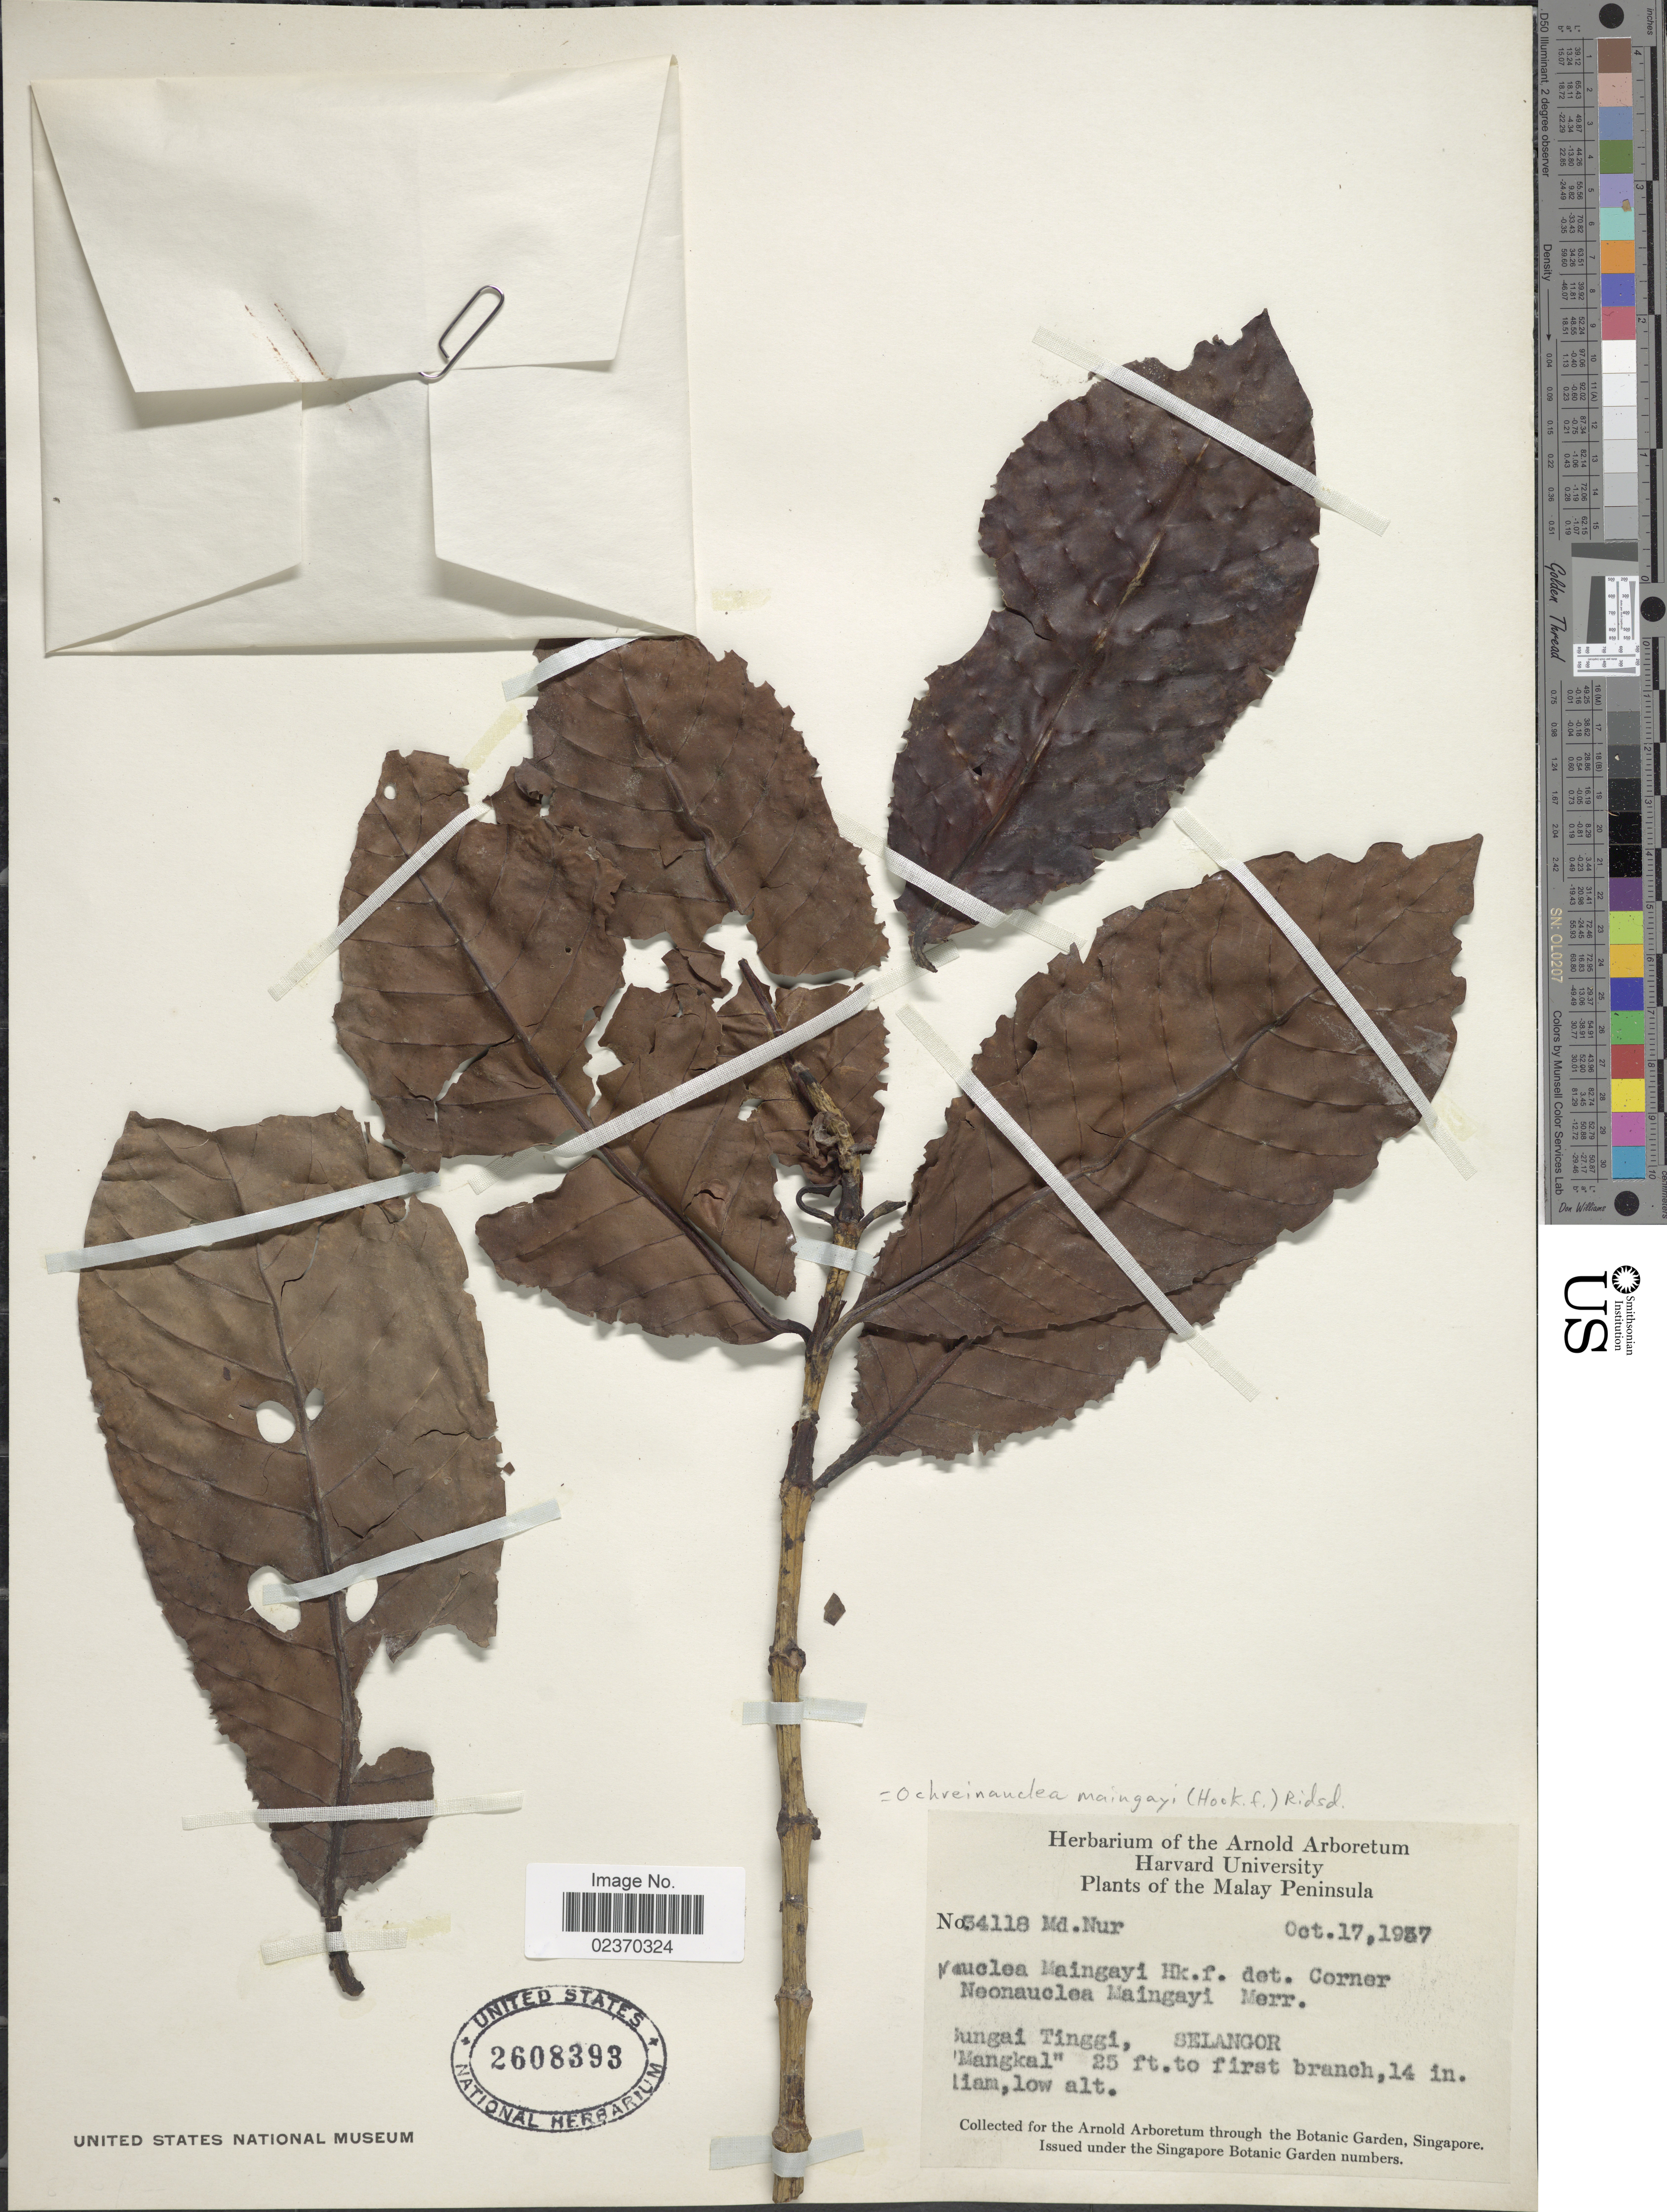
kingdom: Plantae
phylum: Tracheophyta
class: Magnoliopsida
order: Gentianales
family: Rubiaceae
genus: Ochreinauclea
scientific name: Ochreinauclea maingayi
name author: (Hook. f.) Ridsdale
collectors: M. Nur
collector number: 54118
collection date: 1937-10-17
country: Malaysia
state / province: Selangor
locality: The Malay Peninsula, Sungai Tinggi, ''Mangkal'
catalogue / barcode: US 2608393